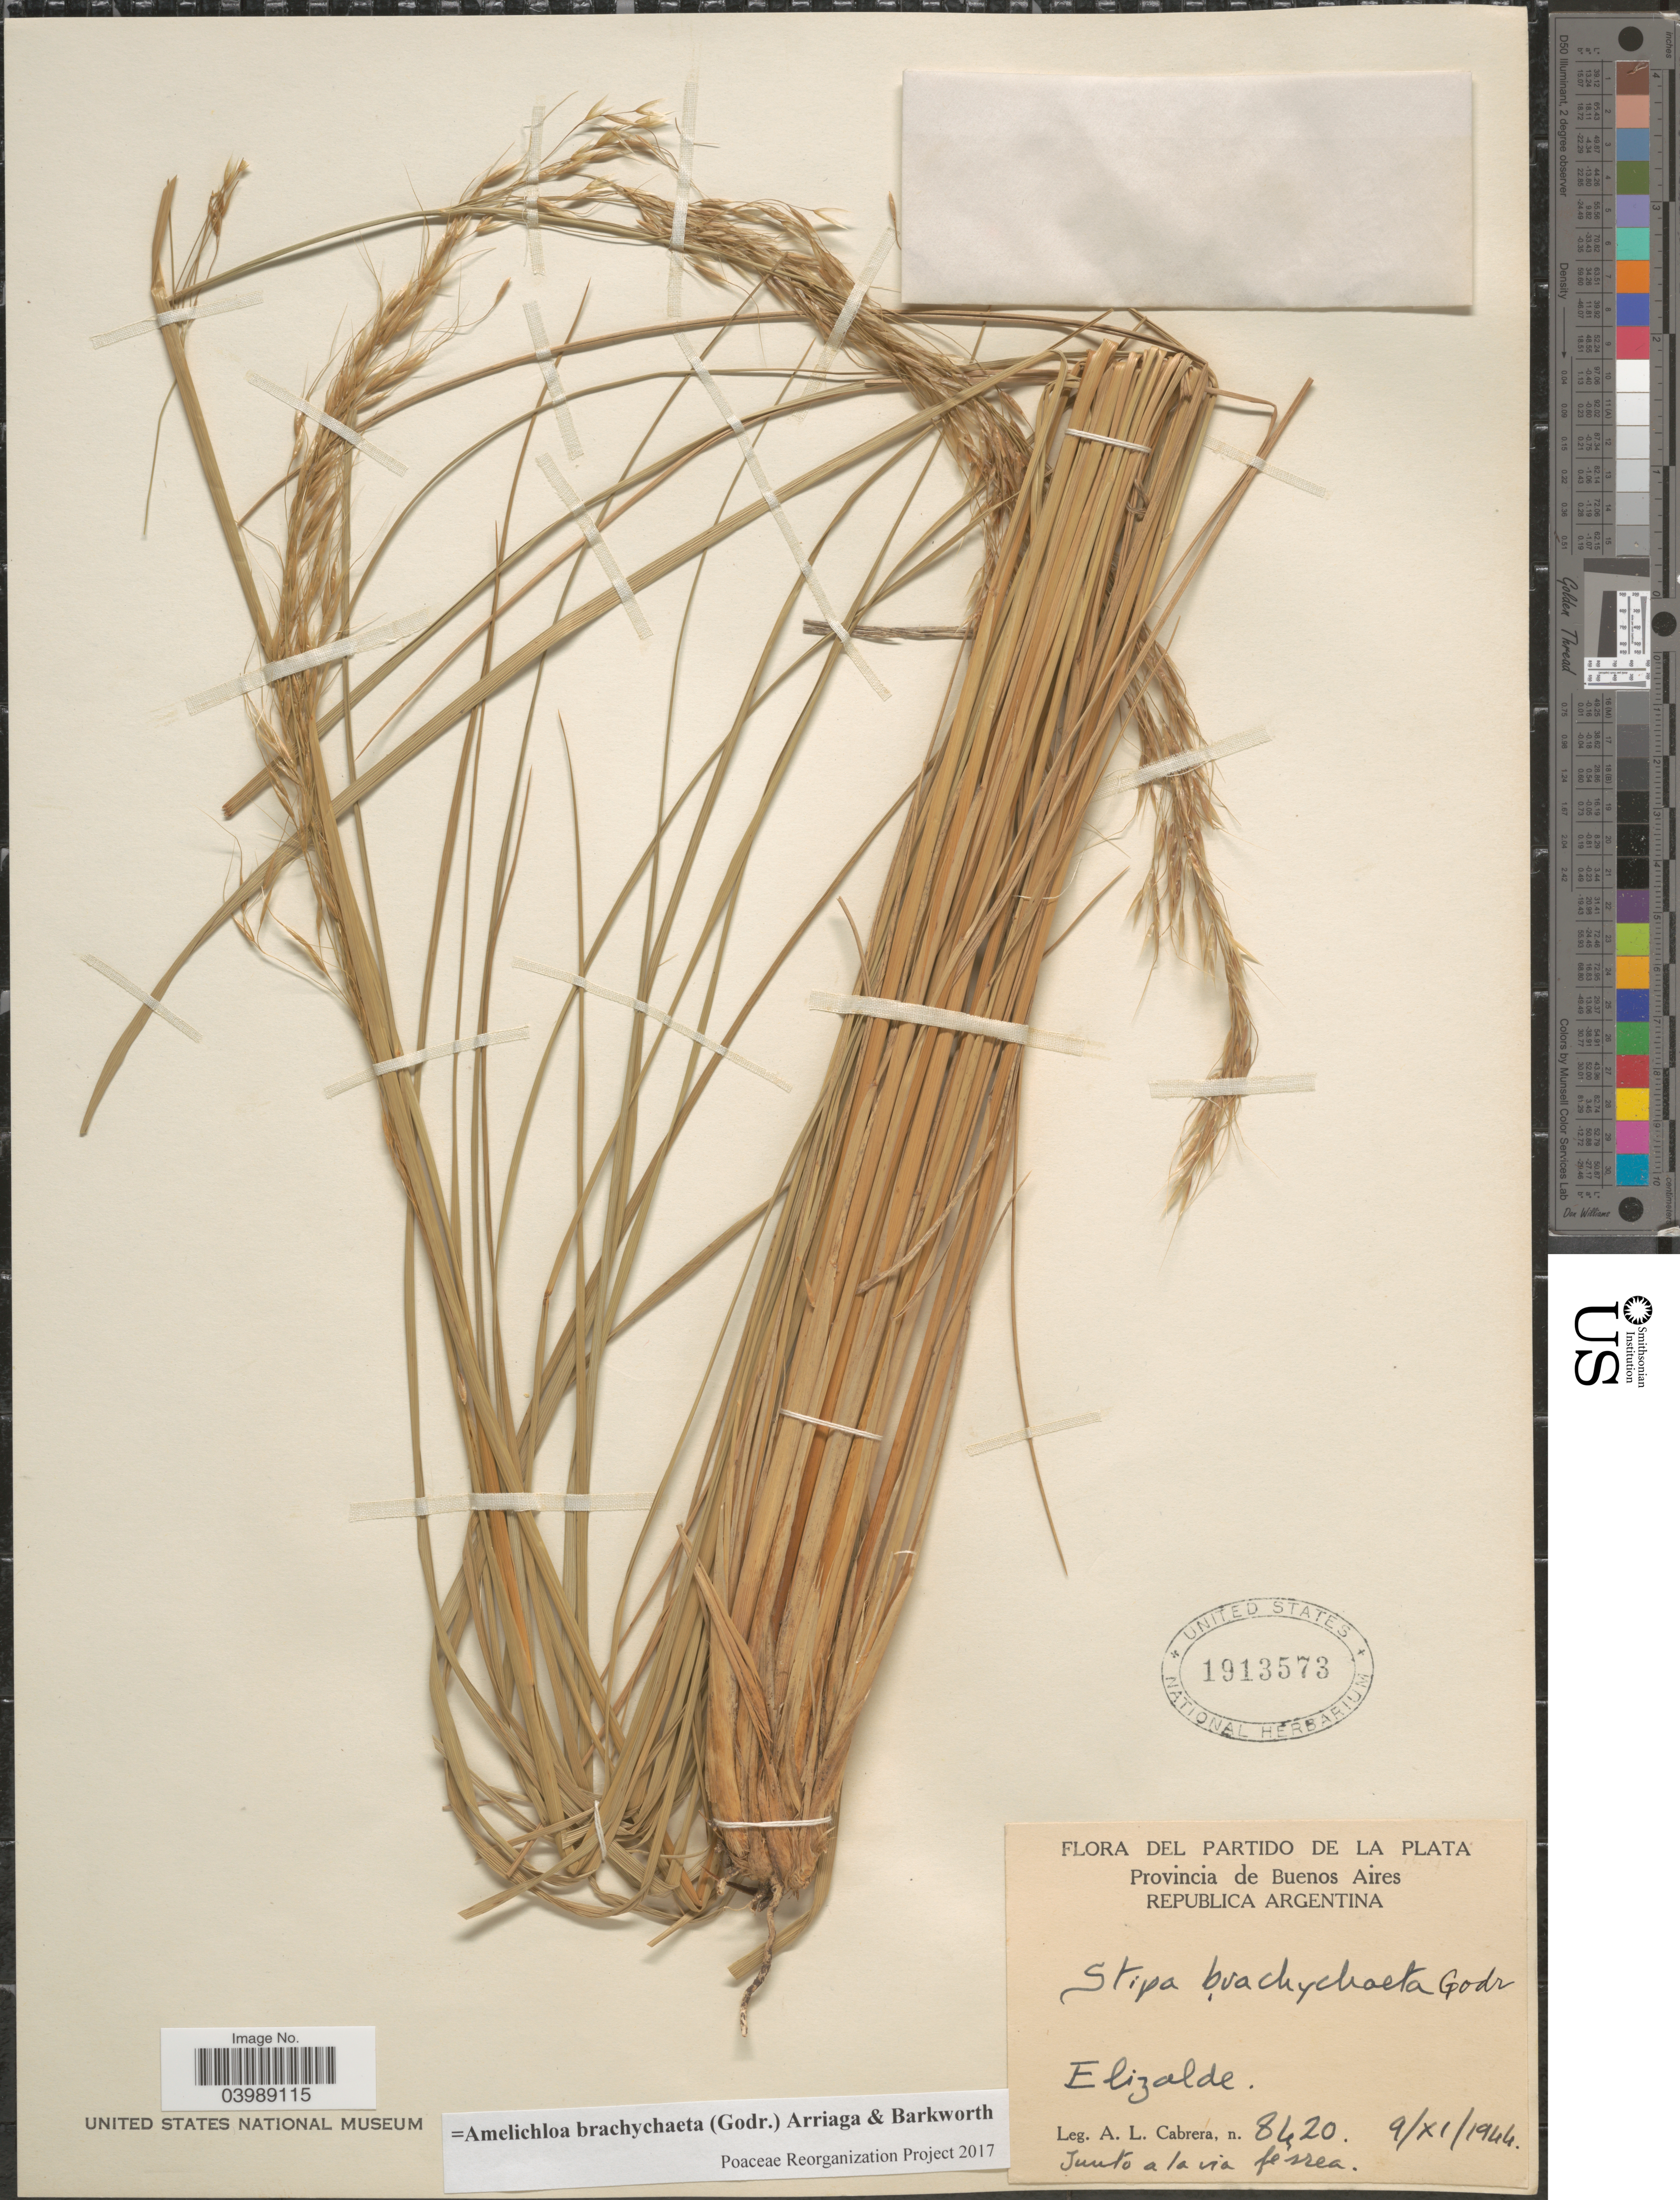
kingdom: Plantae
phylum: Tracheophyta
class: Liliopsida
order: Poales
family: Poaceae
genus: Amelichloa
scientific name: Amelichloa brachychaeta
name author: (Godr.) Arriaga & Barkworth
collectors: A. L. Cabrera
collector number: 8620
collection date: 1944-11-09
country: Argentina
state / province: Buenos Aires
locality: Partido de La Plata. Elizalde. Junto a la via ferrea.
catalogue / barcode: US 1913573